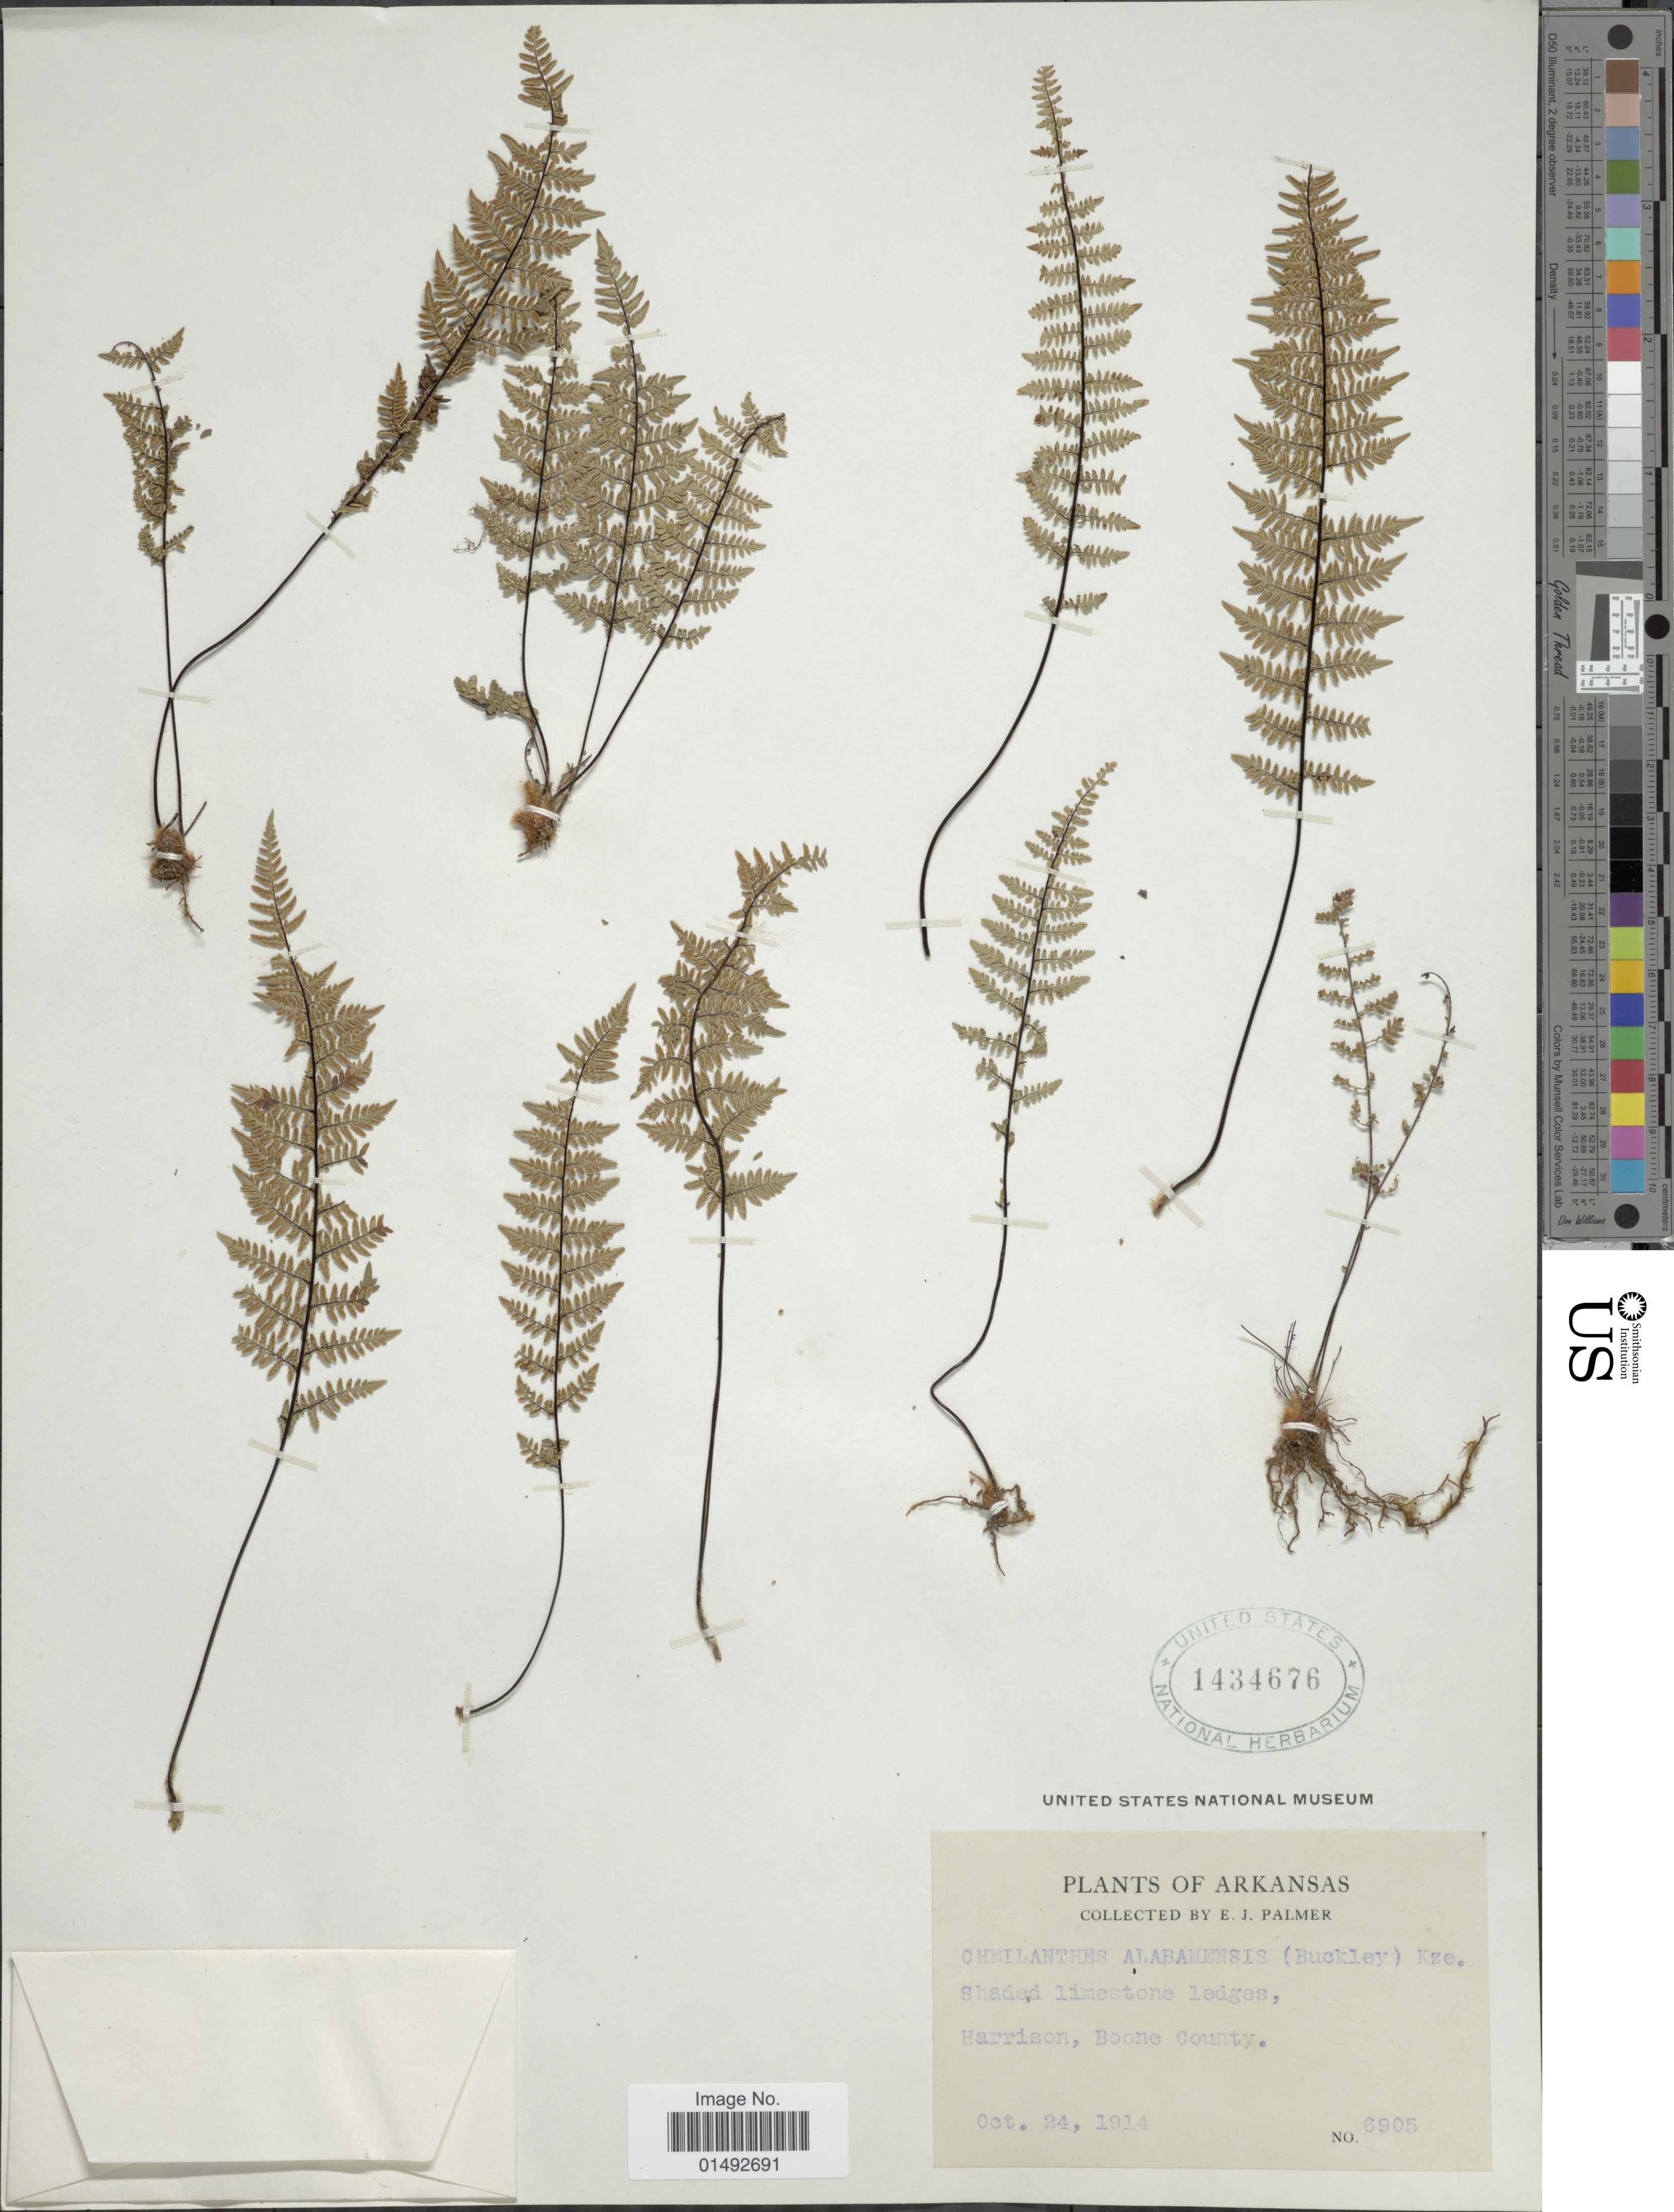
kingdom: Plantae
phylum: Tracheophyta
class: Polypodiopsida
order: Polypodiales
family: Pteridaceae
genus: Myriopteris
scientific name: Myriopteris alabamensis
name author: (Buckley) Grusz & Windham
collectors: E. J. Palmer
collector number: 6905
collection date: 1914-10-24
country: United States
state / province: Arkansas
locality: Harrison, Boone County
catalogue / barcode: US 1434676